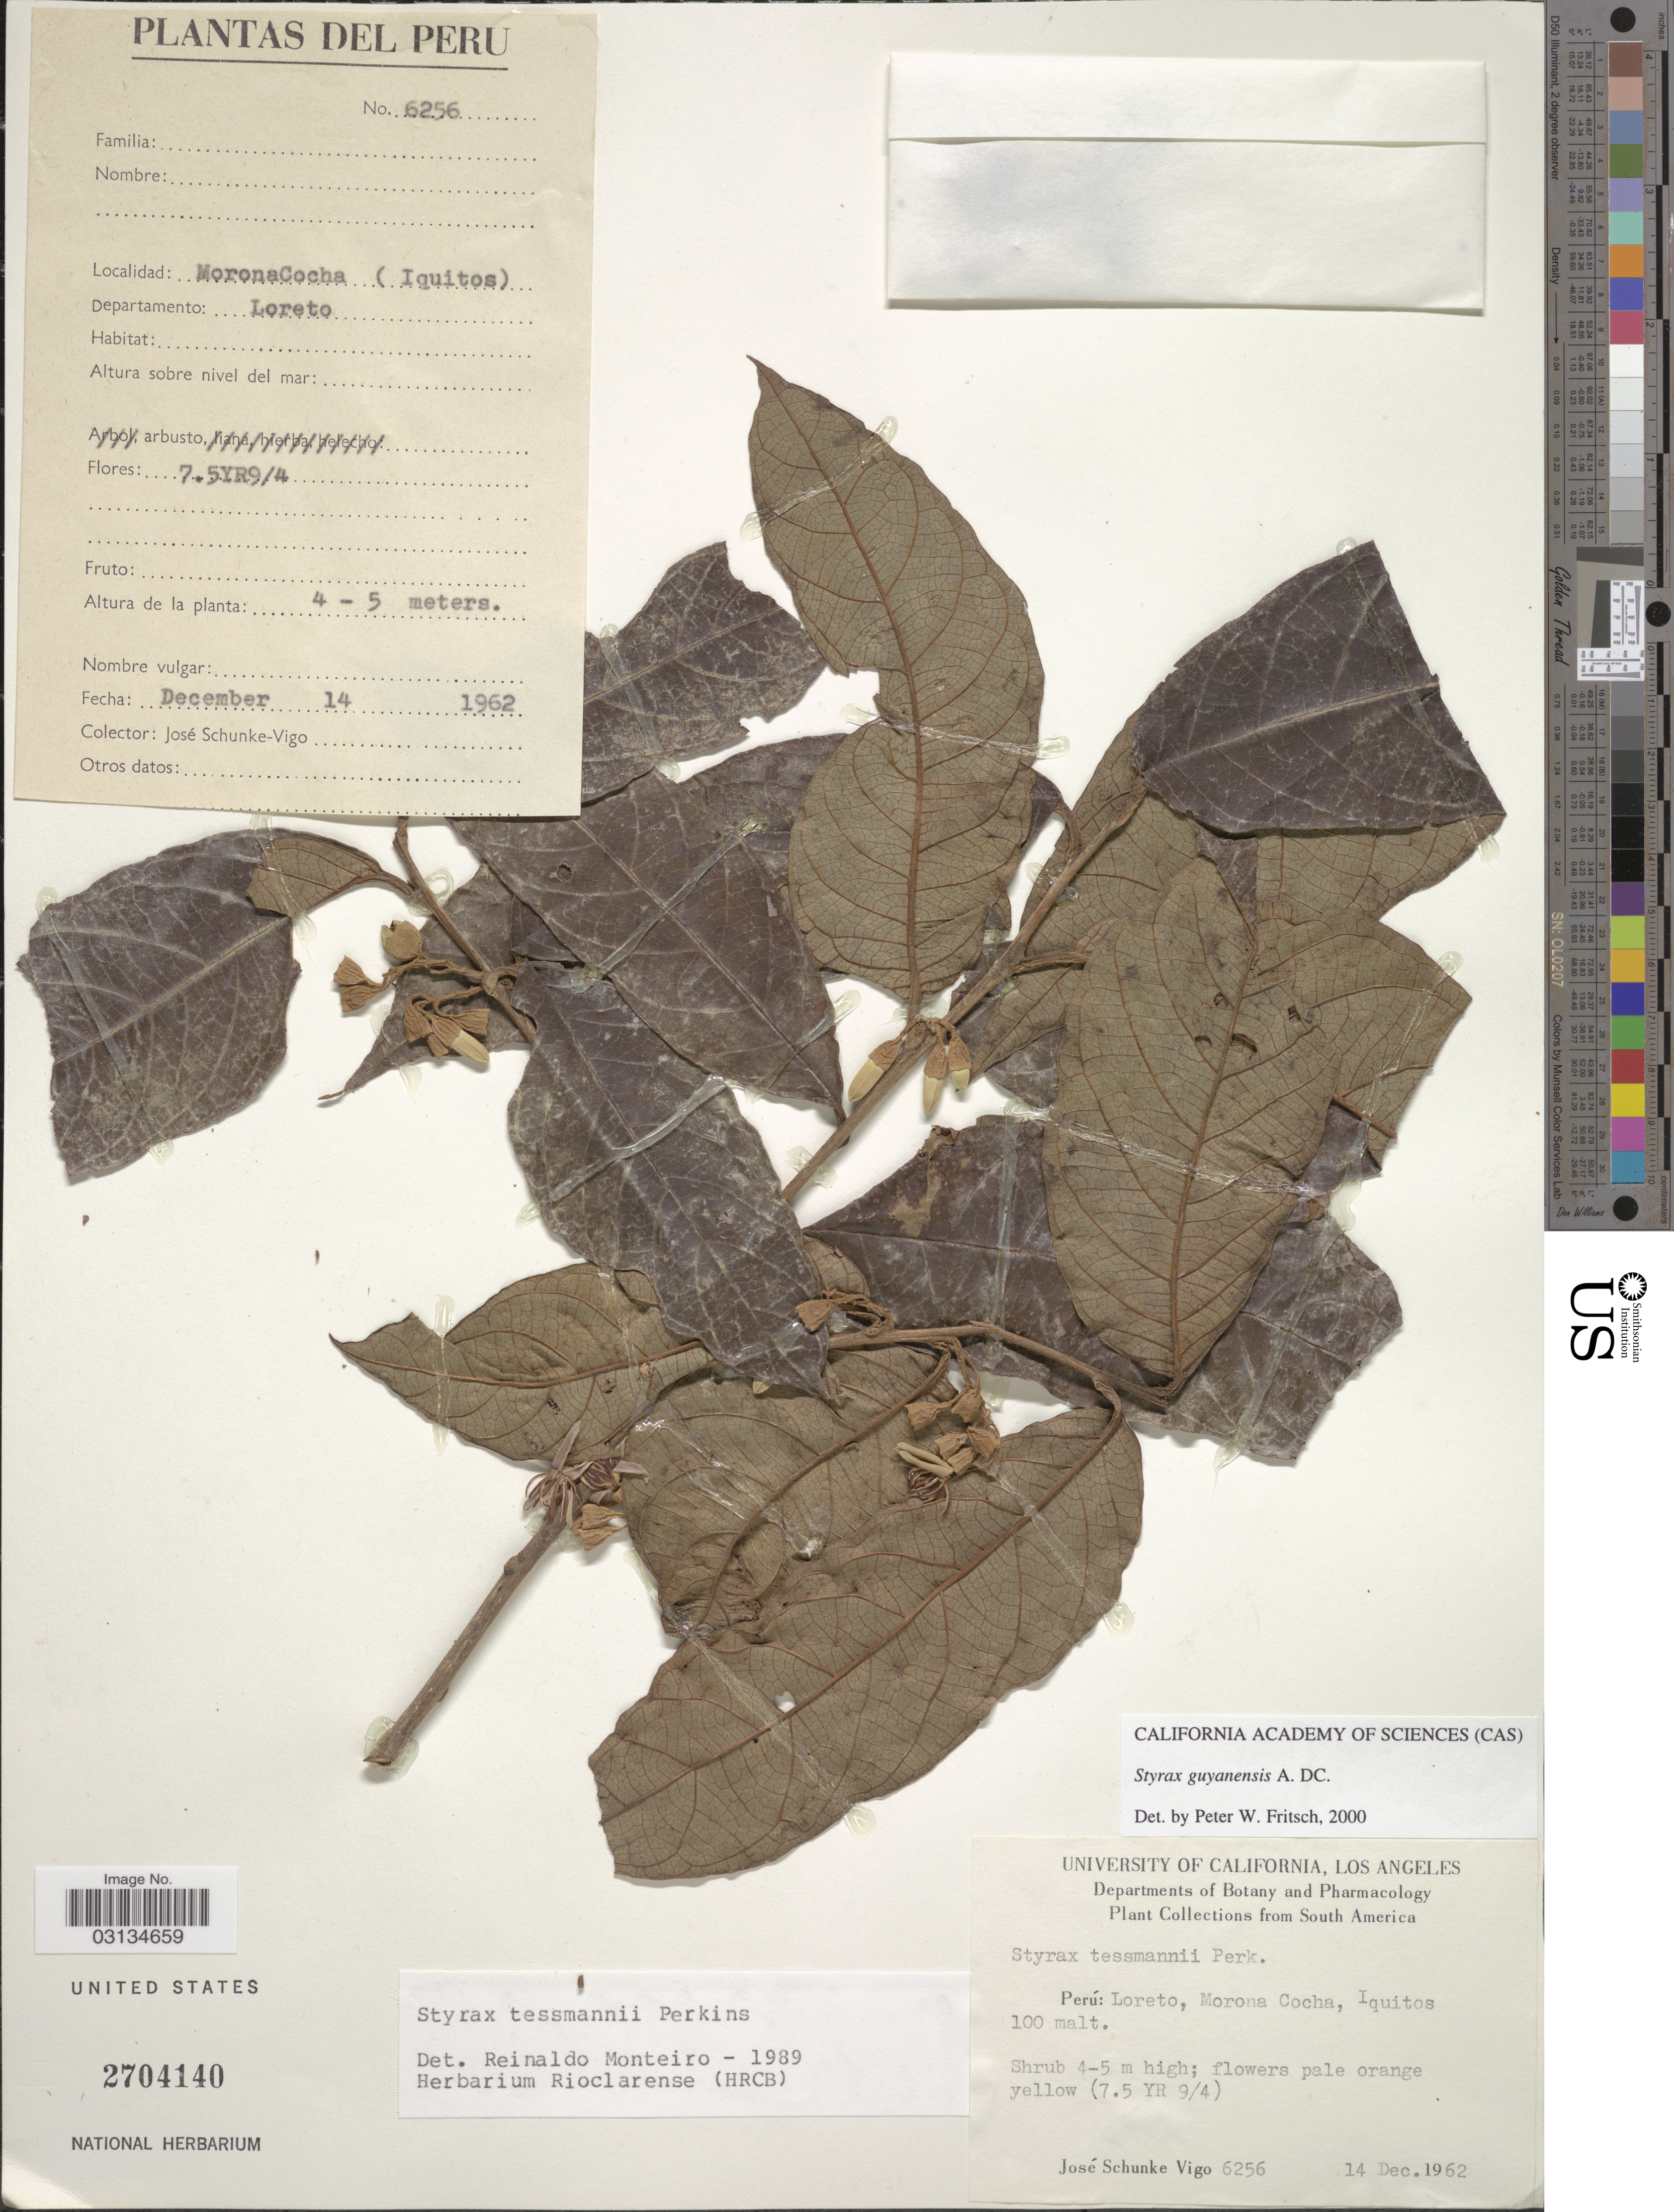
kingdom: Plantae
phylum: Tracheophyta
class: Magnoliopsida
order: Ericales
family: Styracaceae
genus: Styrax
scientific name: Styrax guyanensis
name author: A. DC.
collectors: J. Schunke Vigo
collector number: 6256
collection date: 1962-12-14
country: Peru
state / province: Loreto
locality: Morona Cocha, Iquitos.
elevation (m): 100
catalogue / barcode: US 2704140